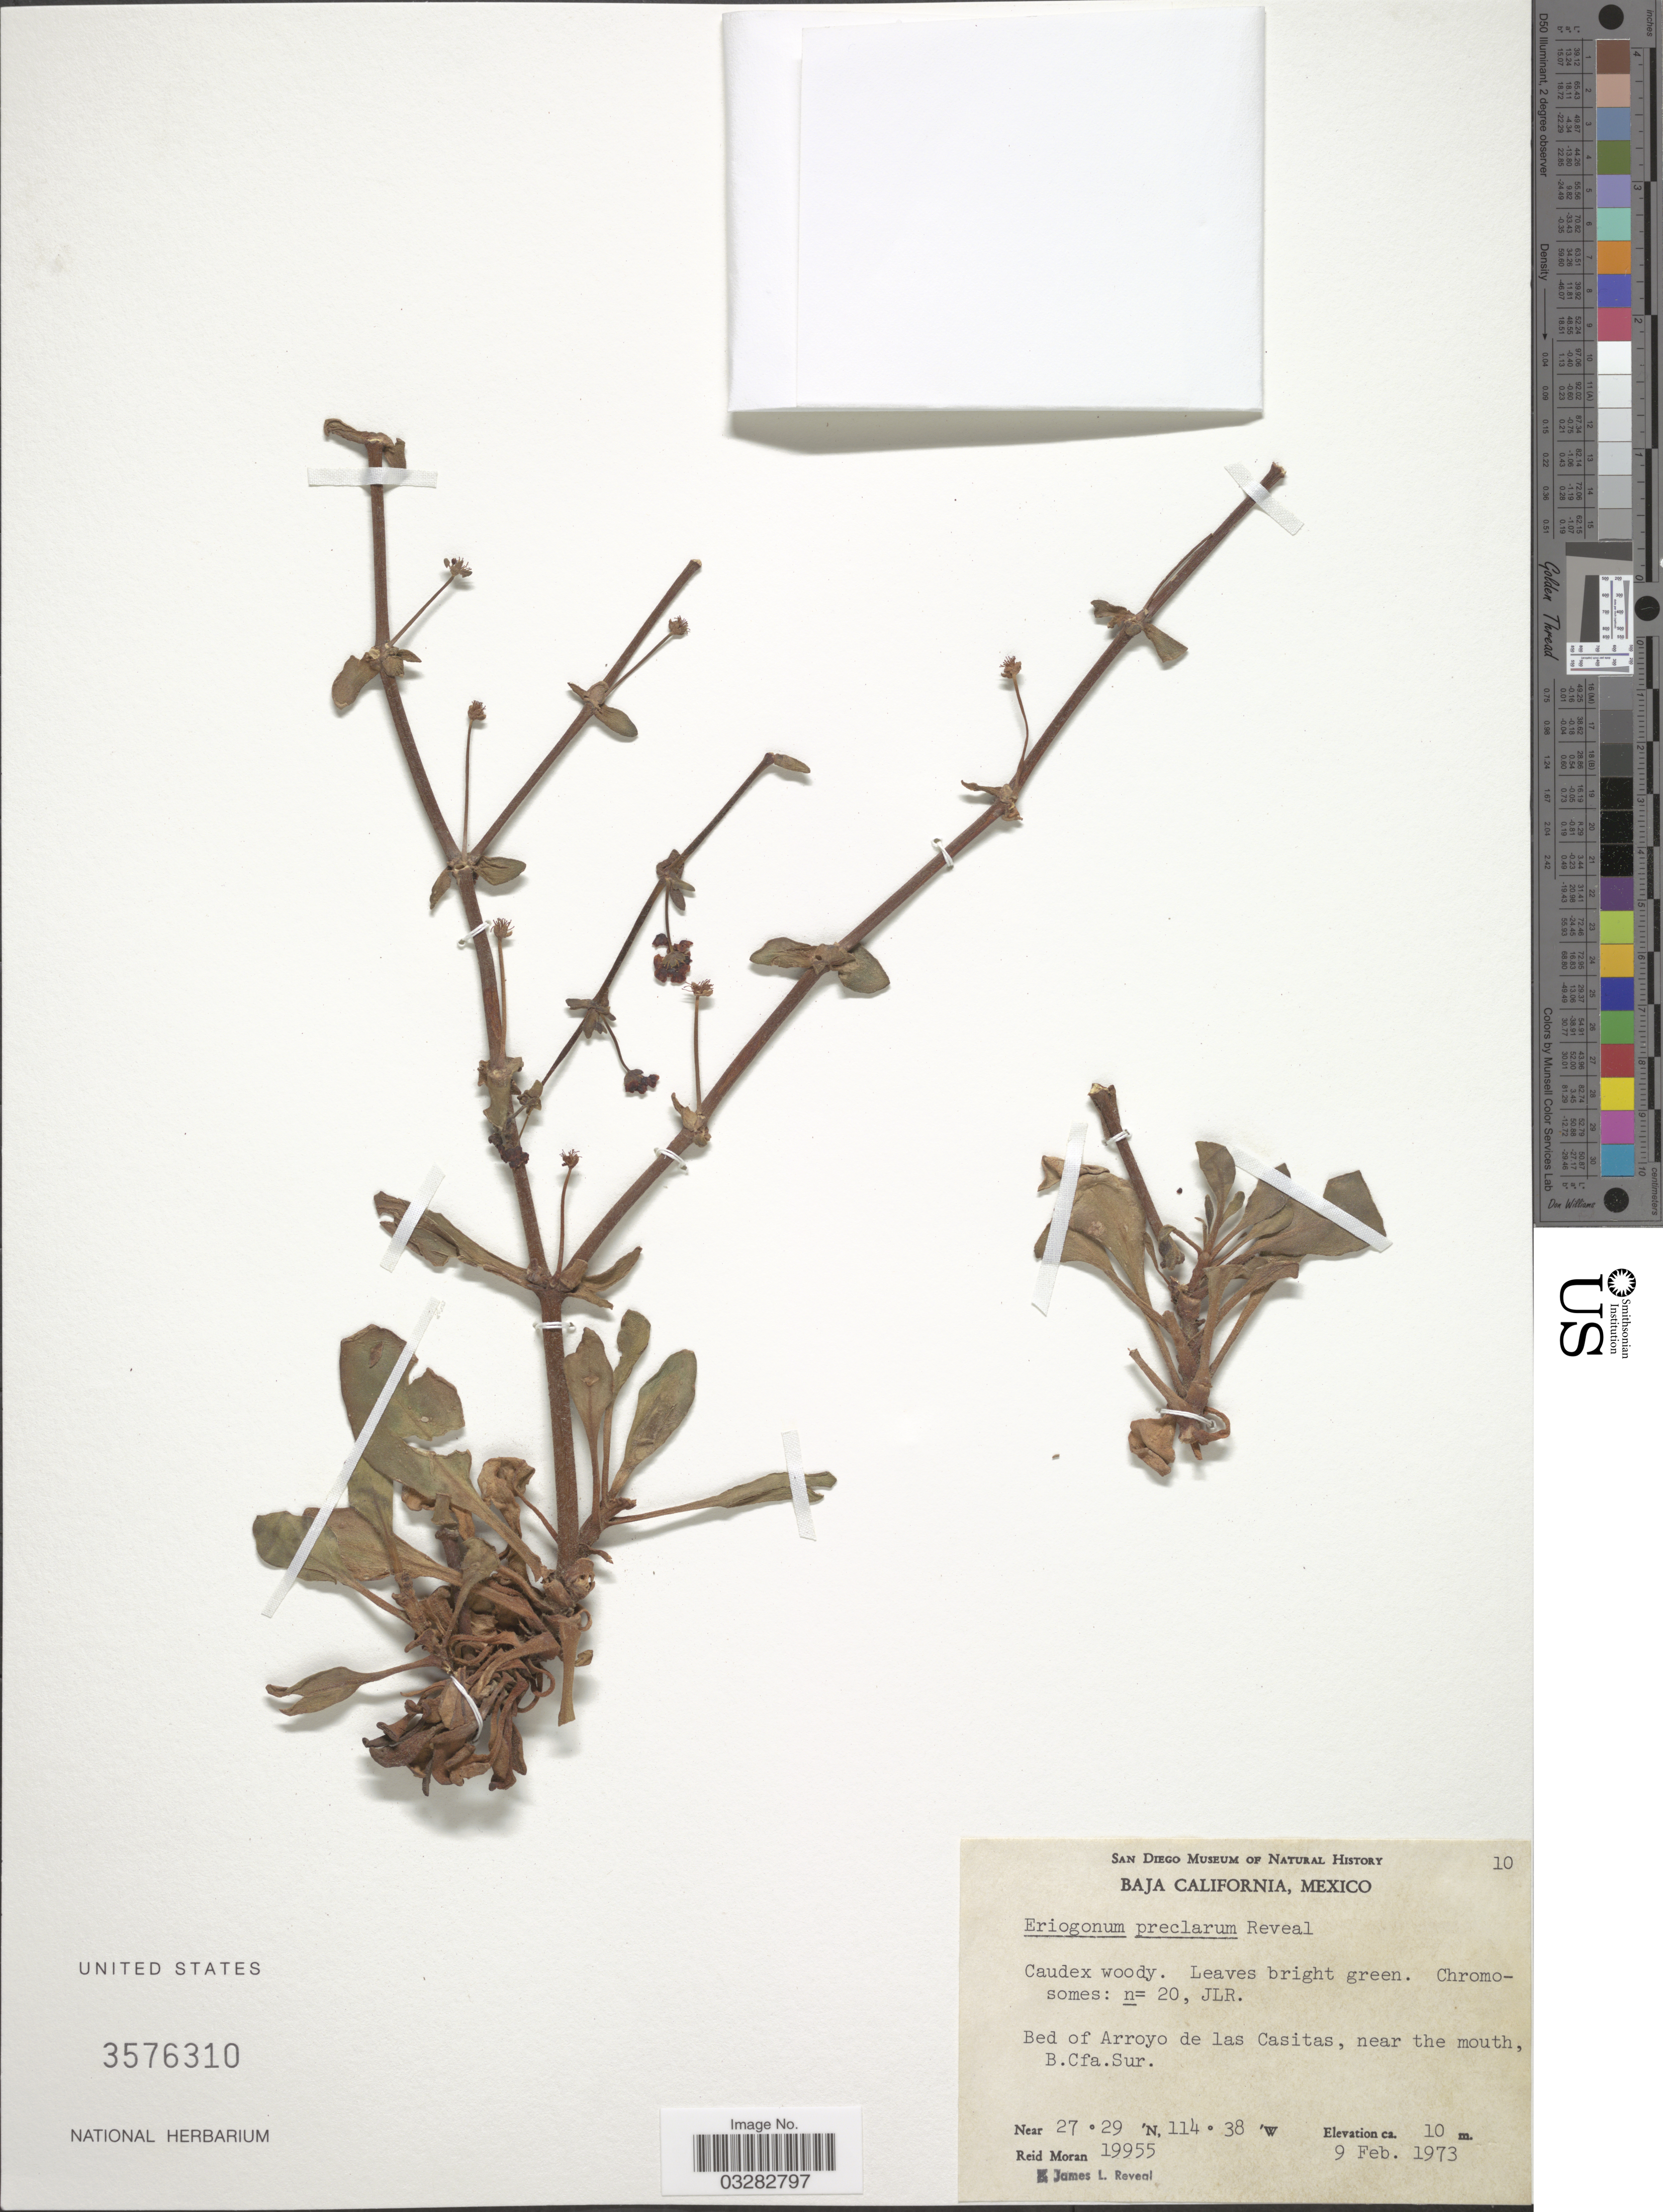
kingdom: Plantae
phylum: Tracheophyta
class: Magnoliopsida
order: Caryophyllales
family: Polygonaceae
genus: Eriogonum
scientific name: Eriogonum preclarum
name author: Reveal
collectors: R. V. Moran & J. L. Reveal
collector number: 19955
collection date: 1973-02-09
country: Mexico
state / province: Baja California Sur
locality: Bed of Arroyo de las Casitas, near the mouth.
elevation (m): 10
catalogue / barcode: US 3576310